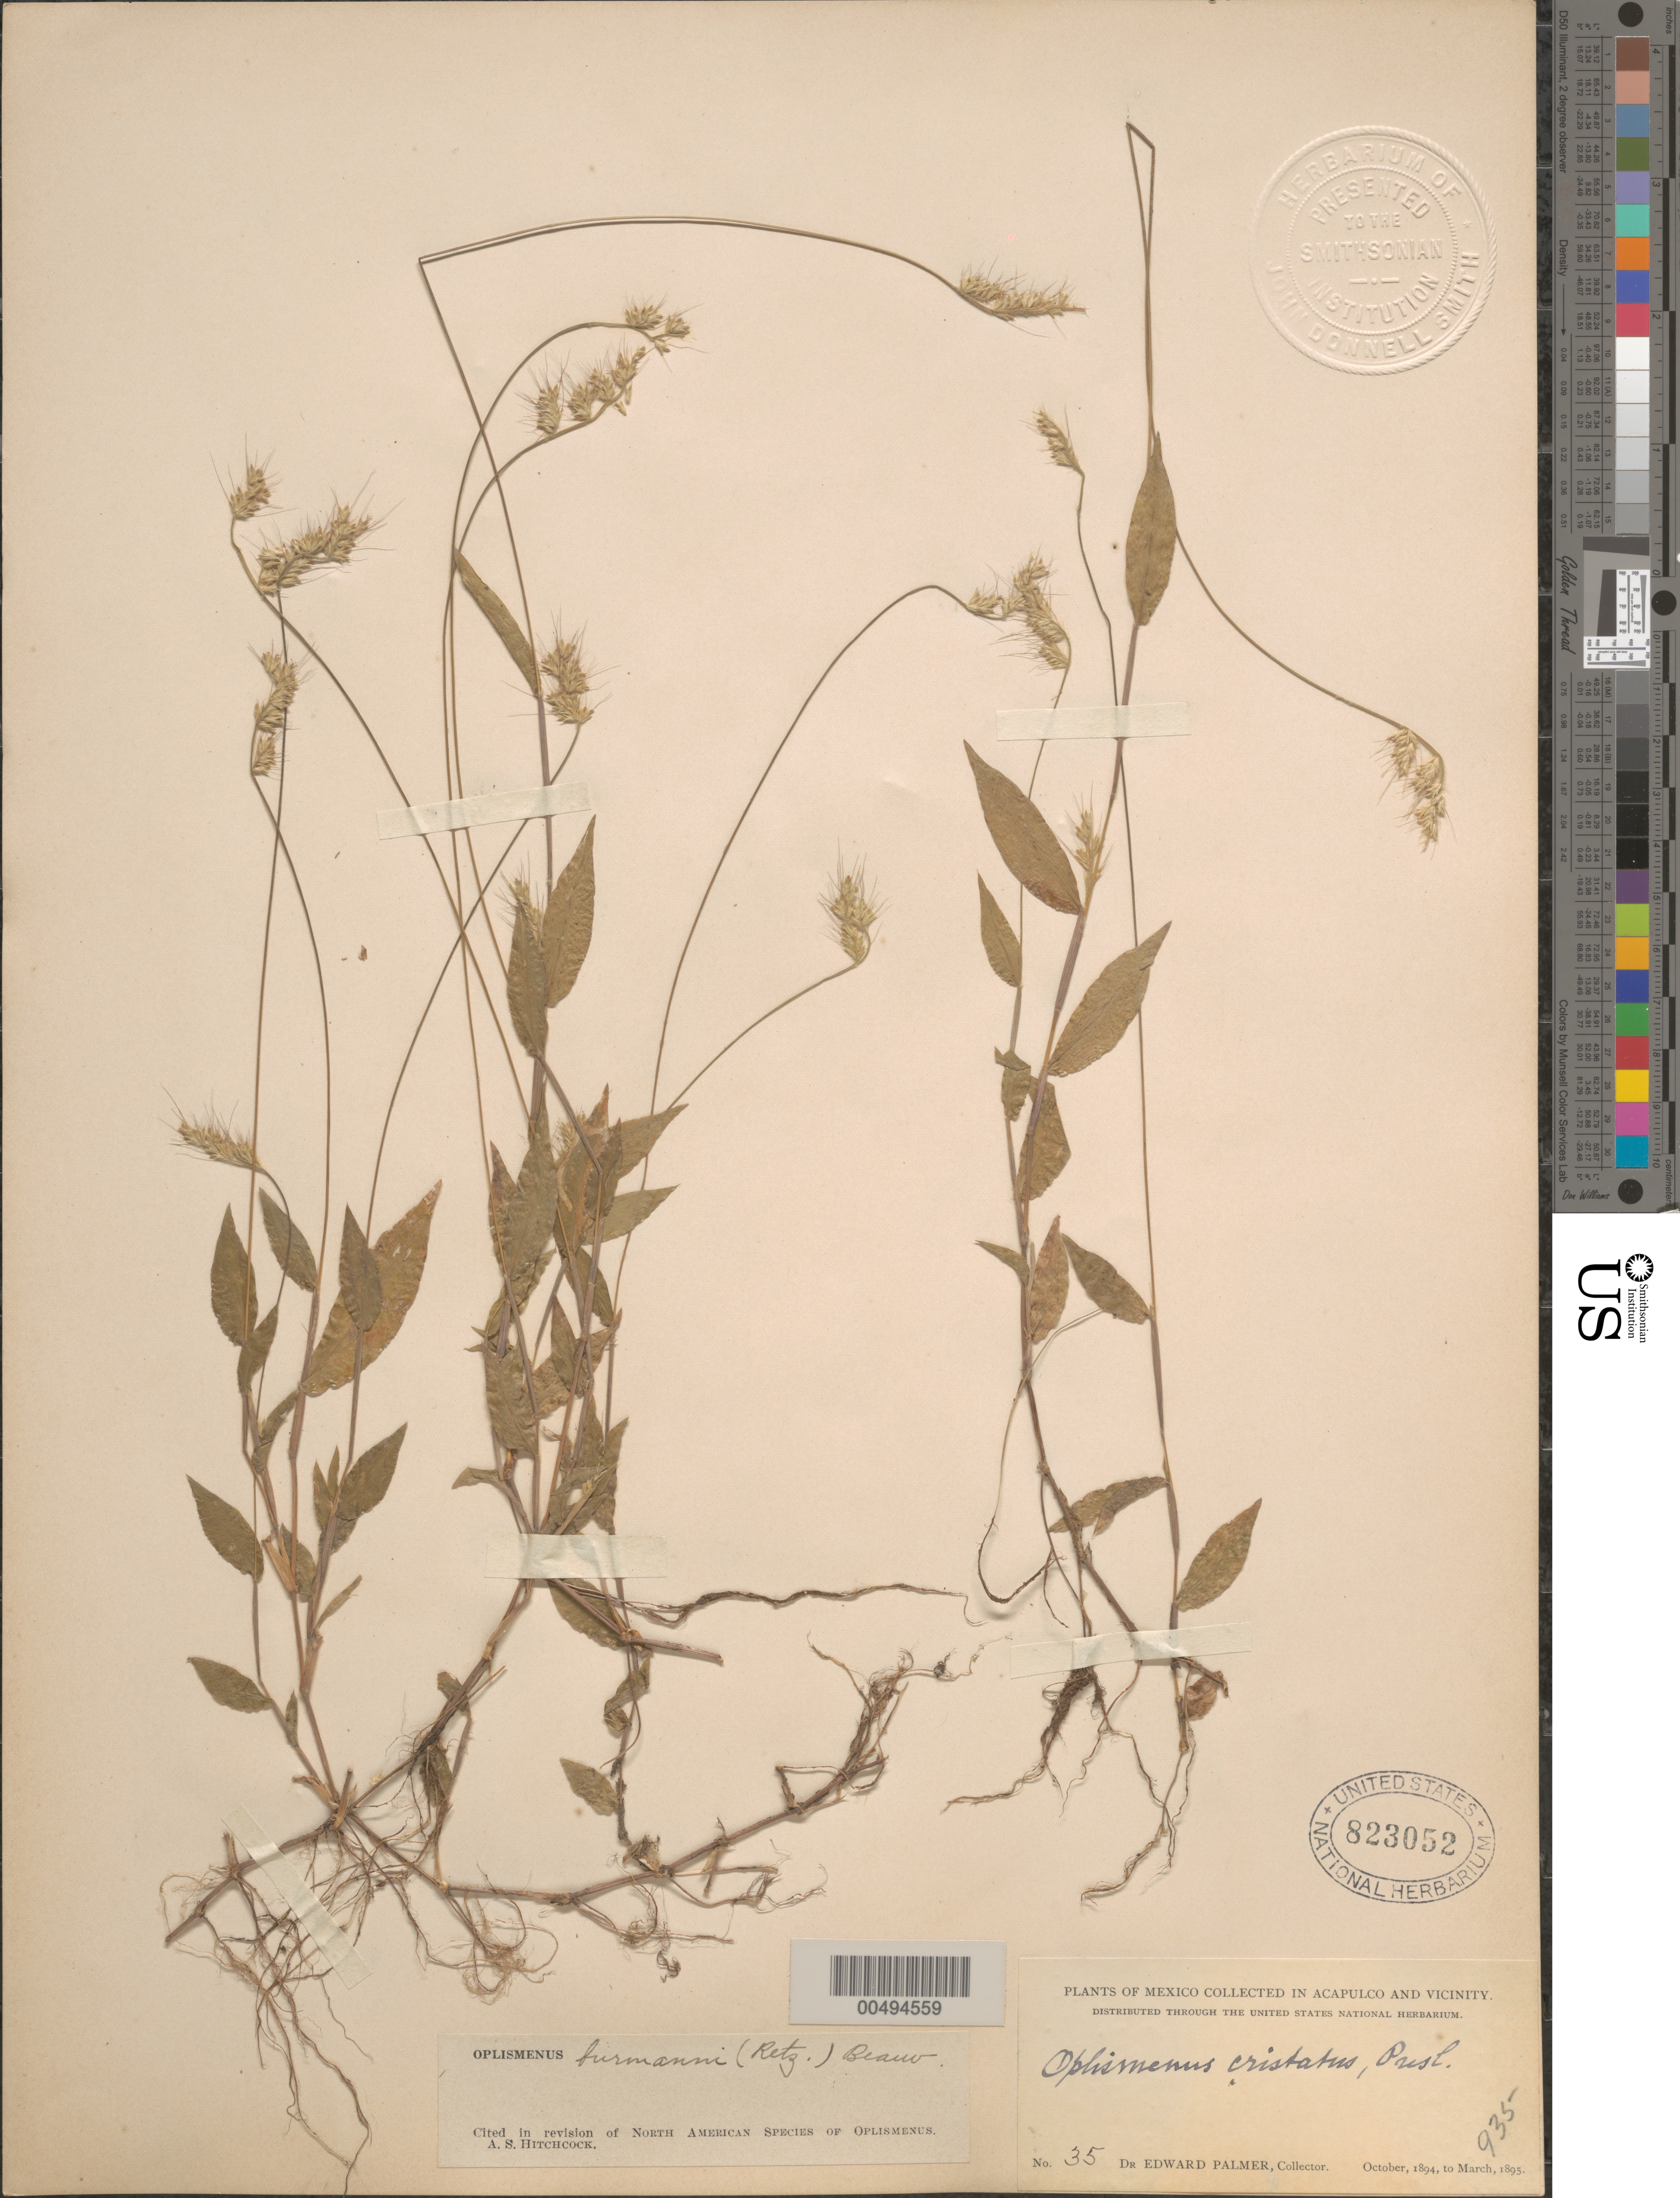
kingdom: Plantae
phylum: Tracheophyta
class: Liliopsida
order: Poales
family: Poaceae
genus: Oplismenus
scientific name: Oplismenus burmannii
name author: (Retz.) P. Beauv.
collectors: E. Palmer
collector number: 35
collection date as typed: Oct 1894 to Mar 1895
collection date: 1894-10/1895-03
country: Mexico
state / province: Guerrero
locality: In Acapulco & vicinity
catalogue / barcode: US 823052